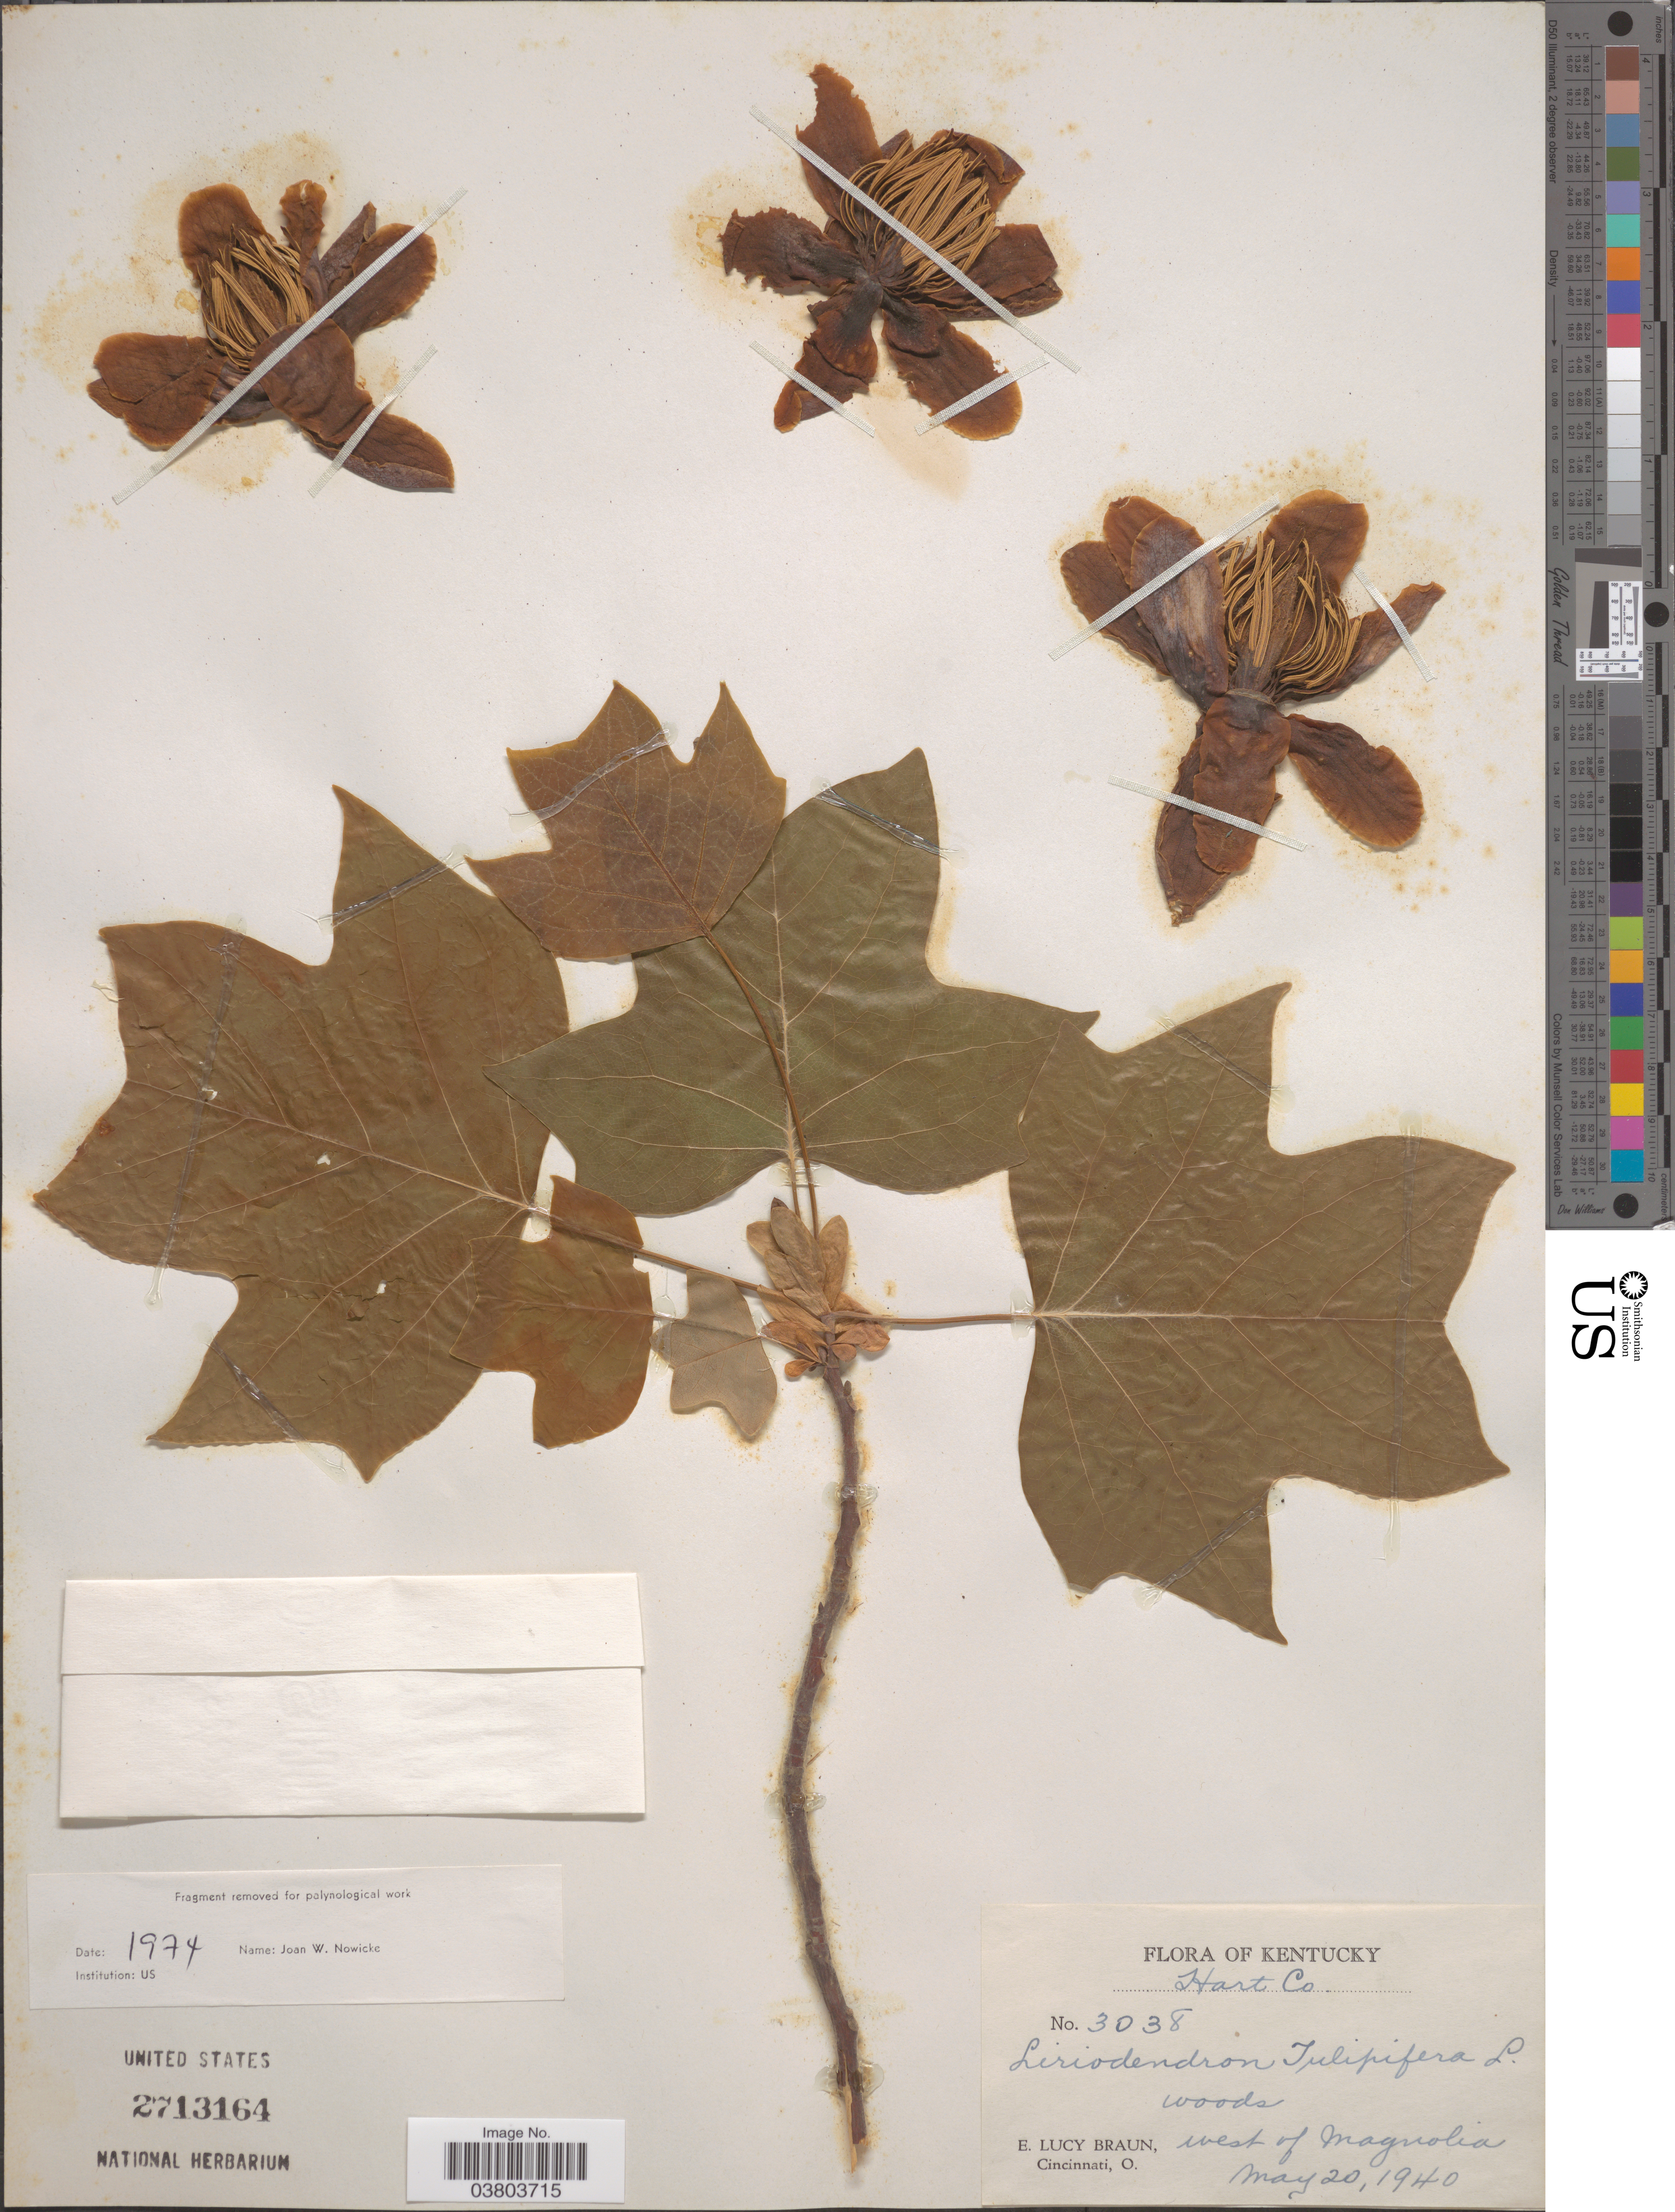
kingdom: Plantae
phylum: Tracheophyta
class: Magnoliopsida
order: Magnoliales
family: Magnoliaceae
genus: Liriodendron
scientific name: Liriodendron tulipifera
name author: L.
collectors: E. L. Braun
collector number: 3038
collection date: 1940-05-20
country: United States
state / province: Kentucky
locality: Hart Co. West of Magnolia.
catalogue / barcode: US 2713164